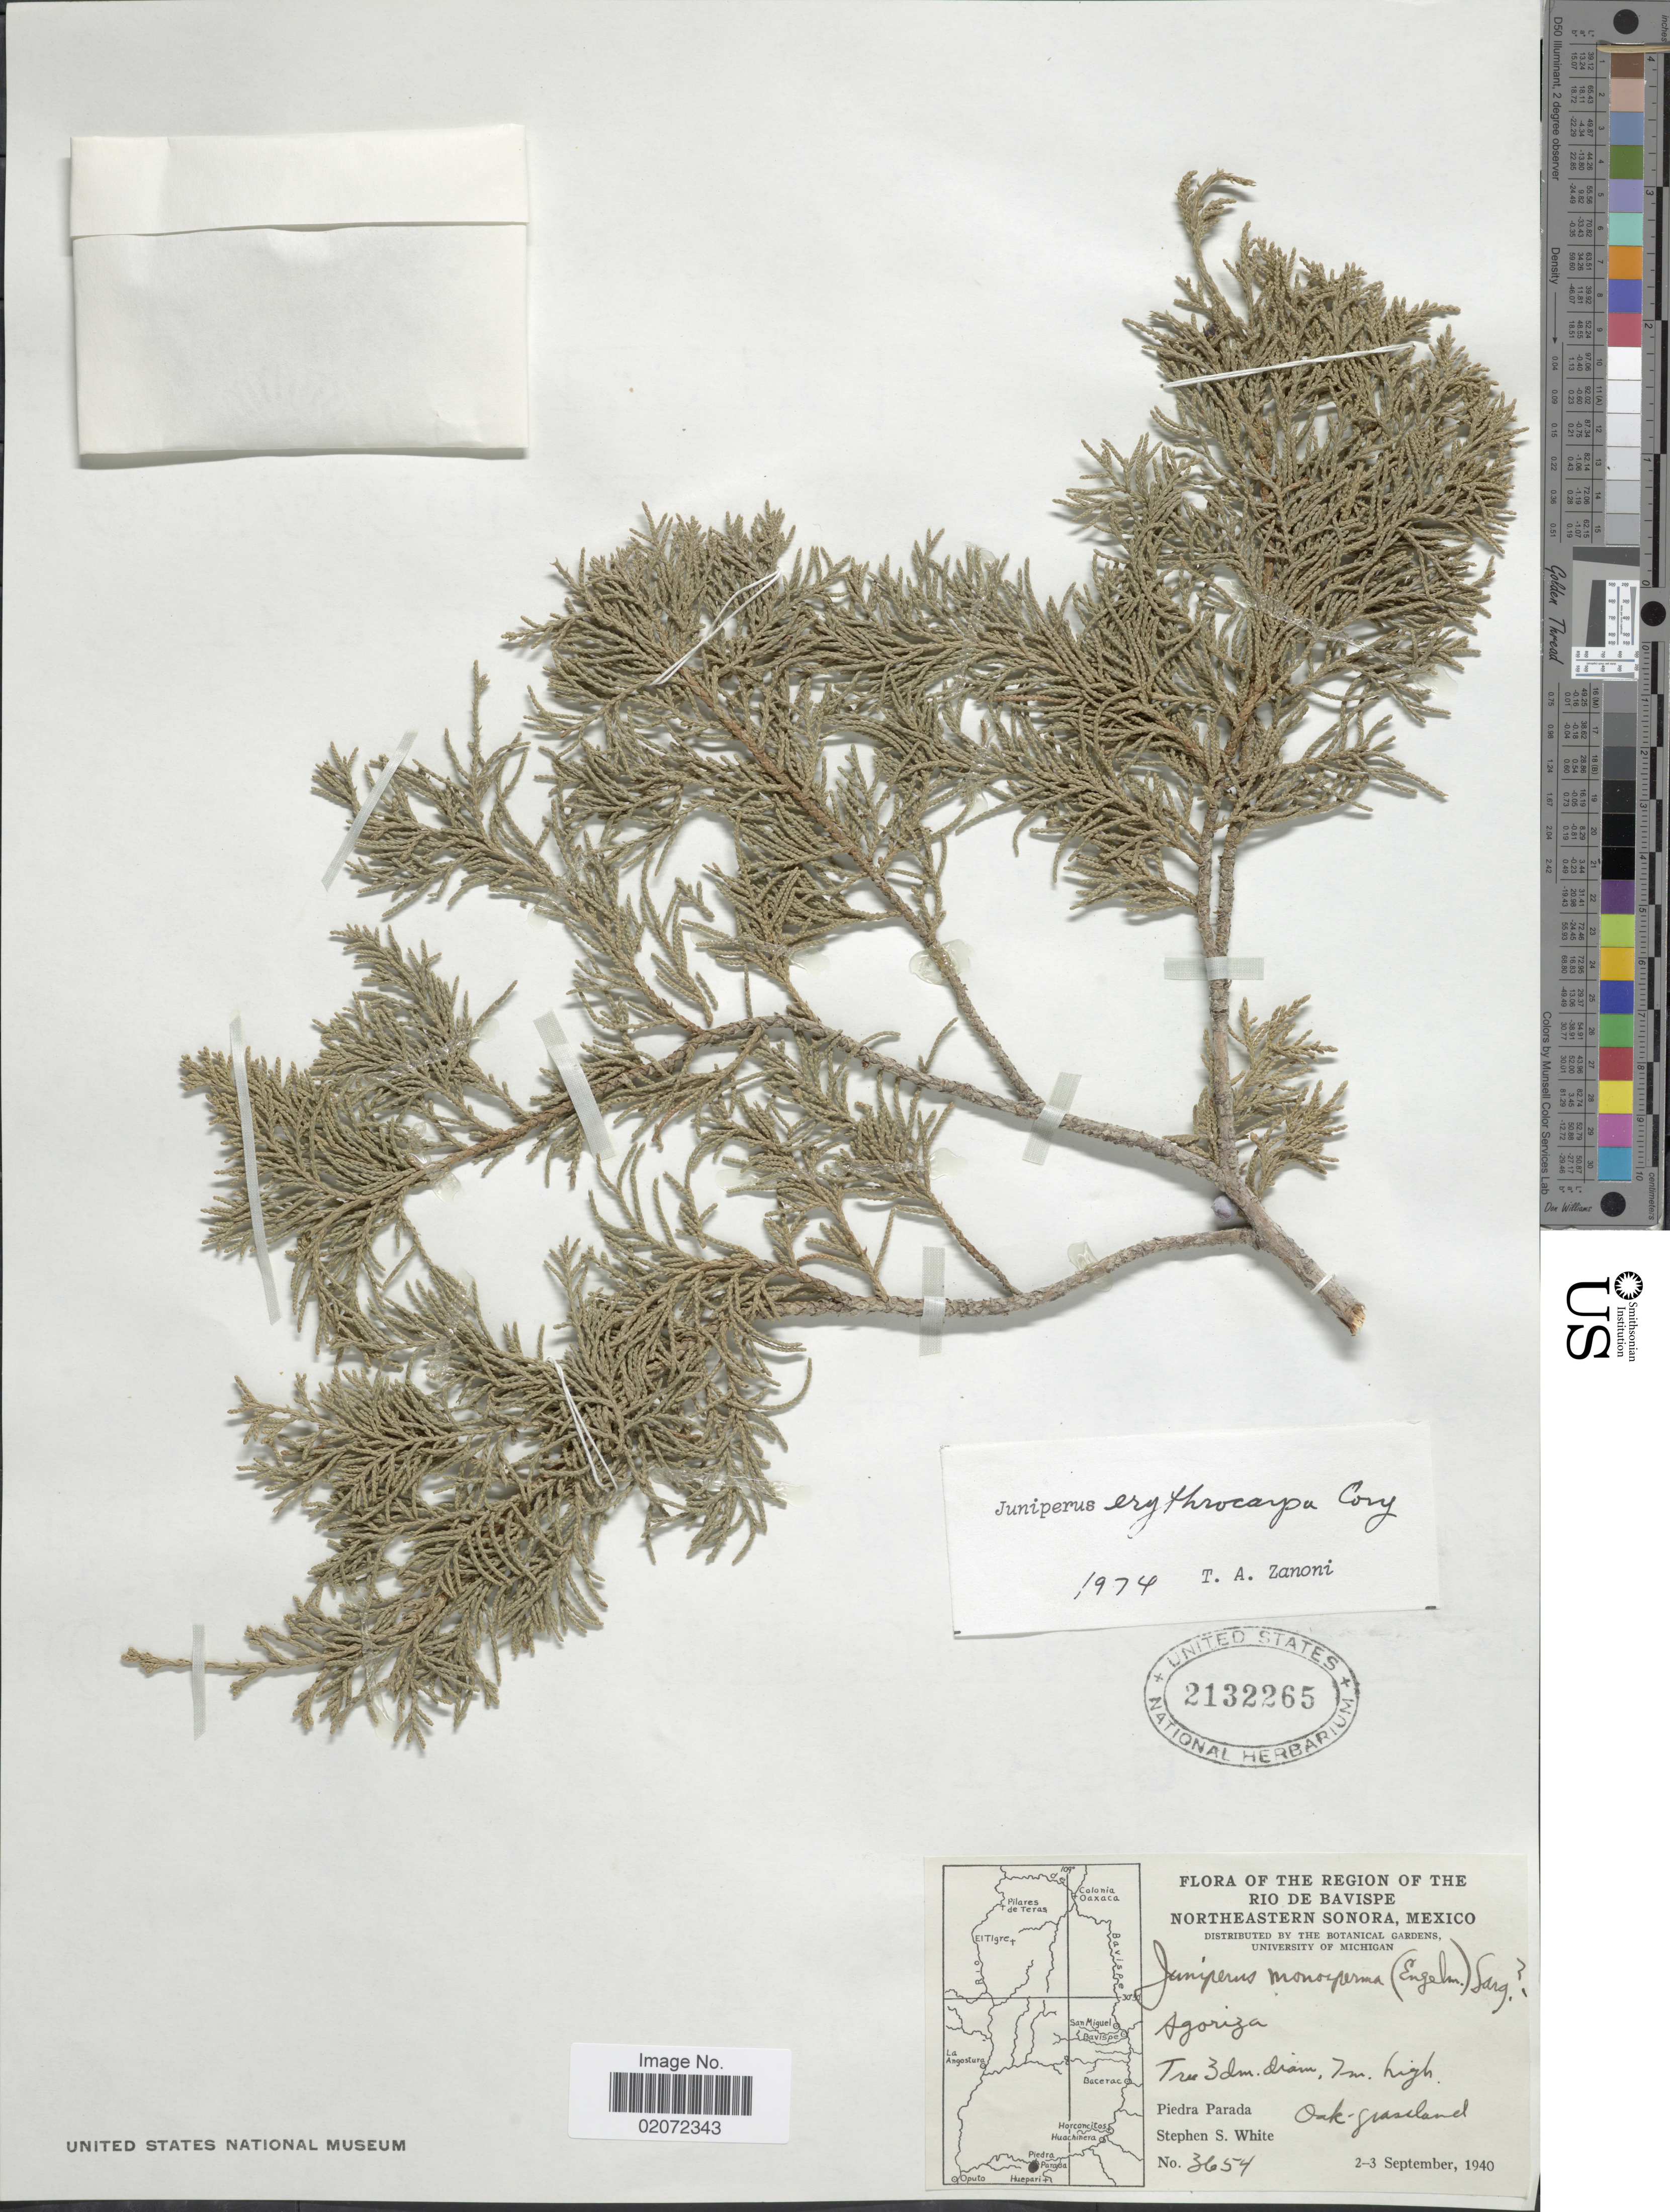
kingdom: Plantae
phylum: Tracheophyta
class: Pinopsida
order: Pinales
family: Cupressaceae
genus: Juniperus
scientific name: Juniperus arizonica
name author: (R.P. Adams) R.P. Adams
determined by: Ferguson, G. M.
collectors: S. S. White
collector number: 3654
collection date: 1940-09-02/1940-09-03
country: Mexico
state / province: Sonora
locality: Region of the Rio de Bavispe, northeastern Sonora. Piedra Parada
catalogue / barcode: US 2132265